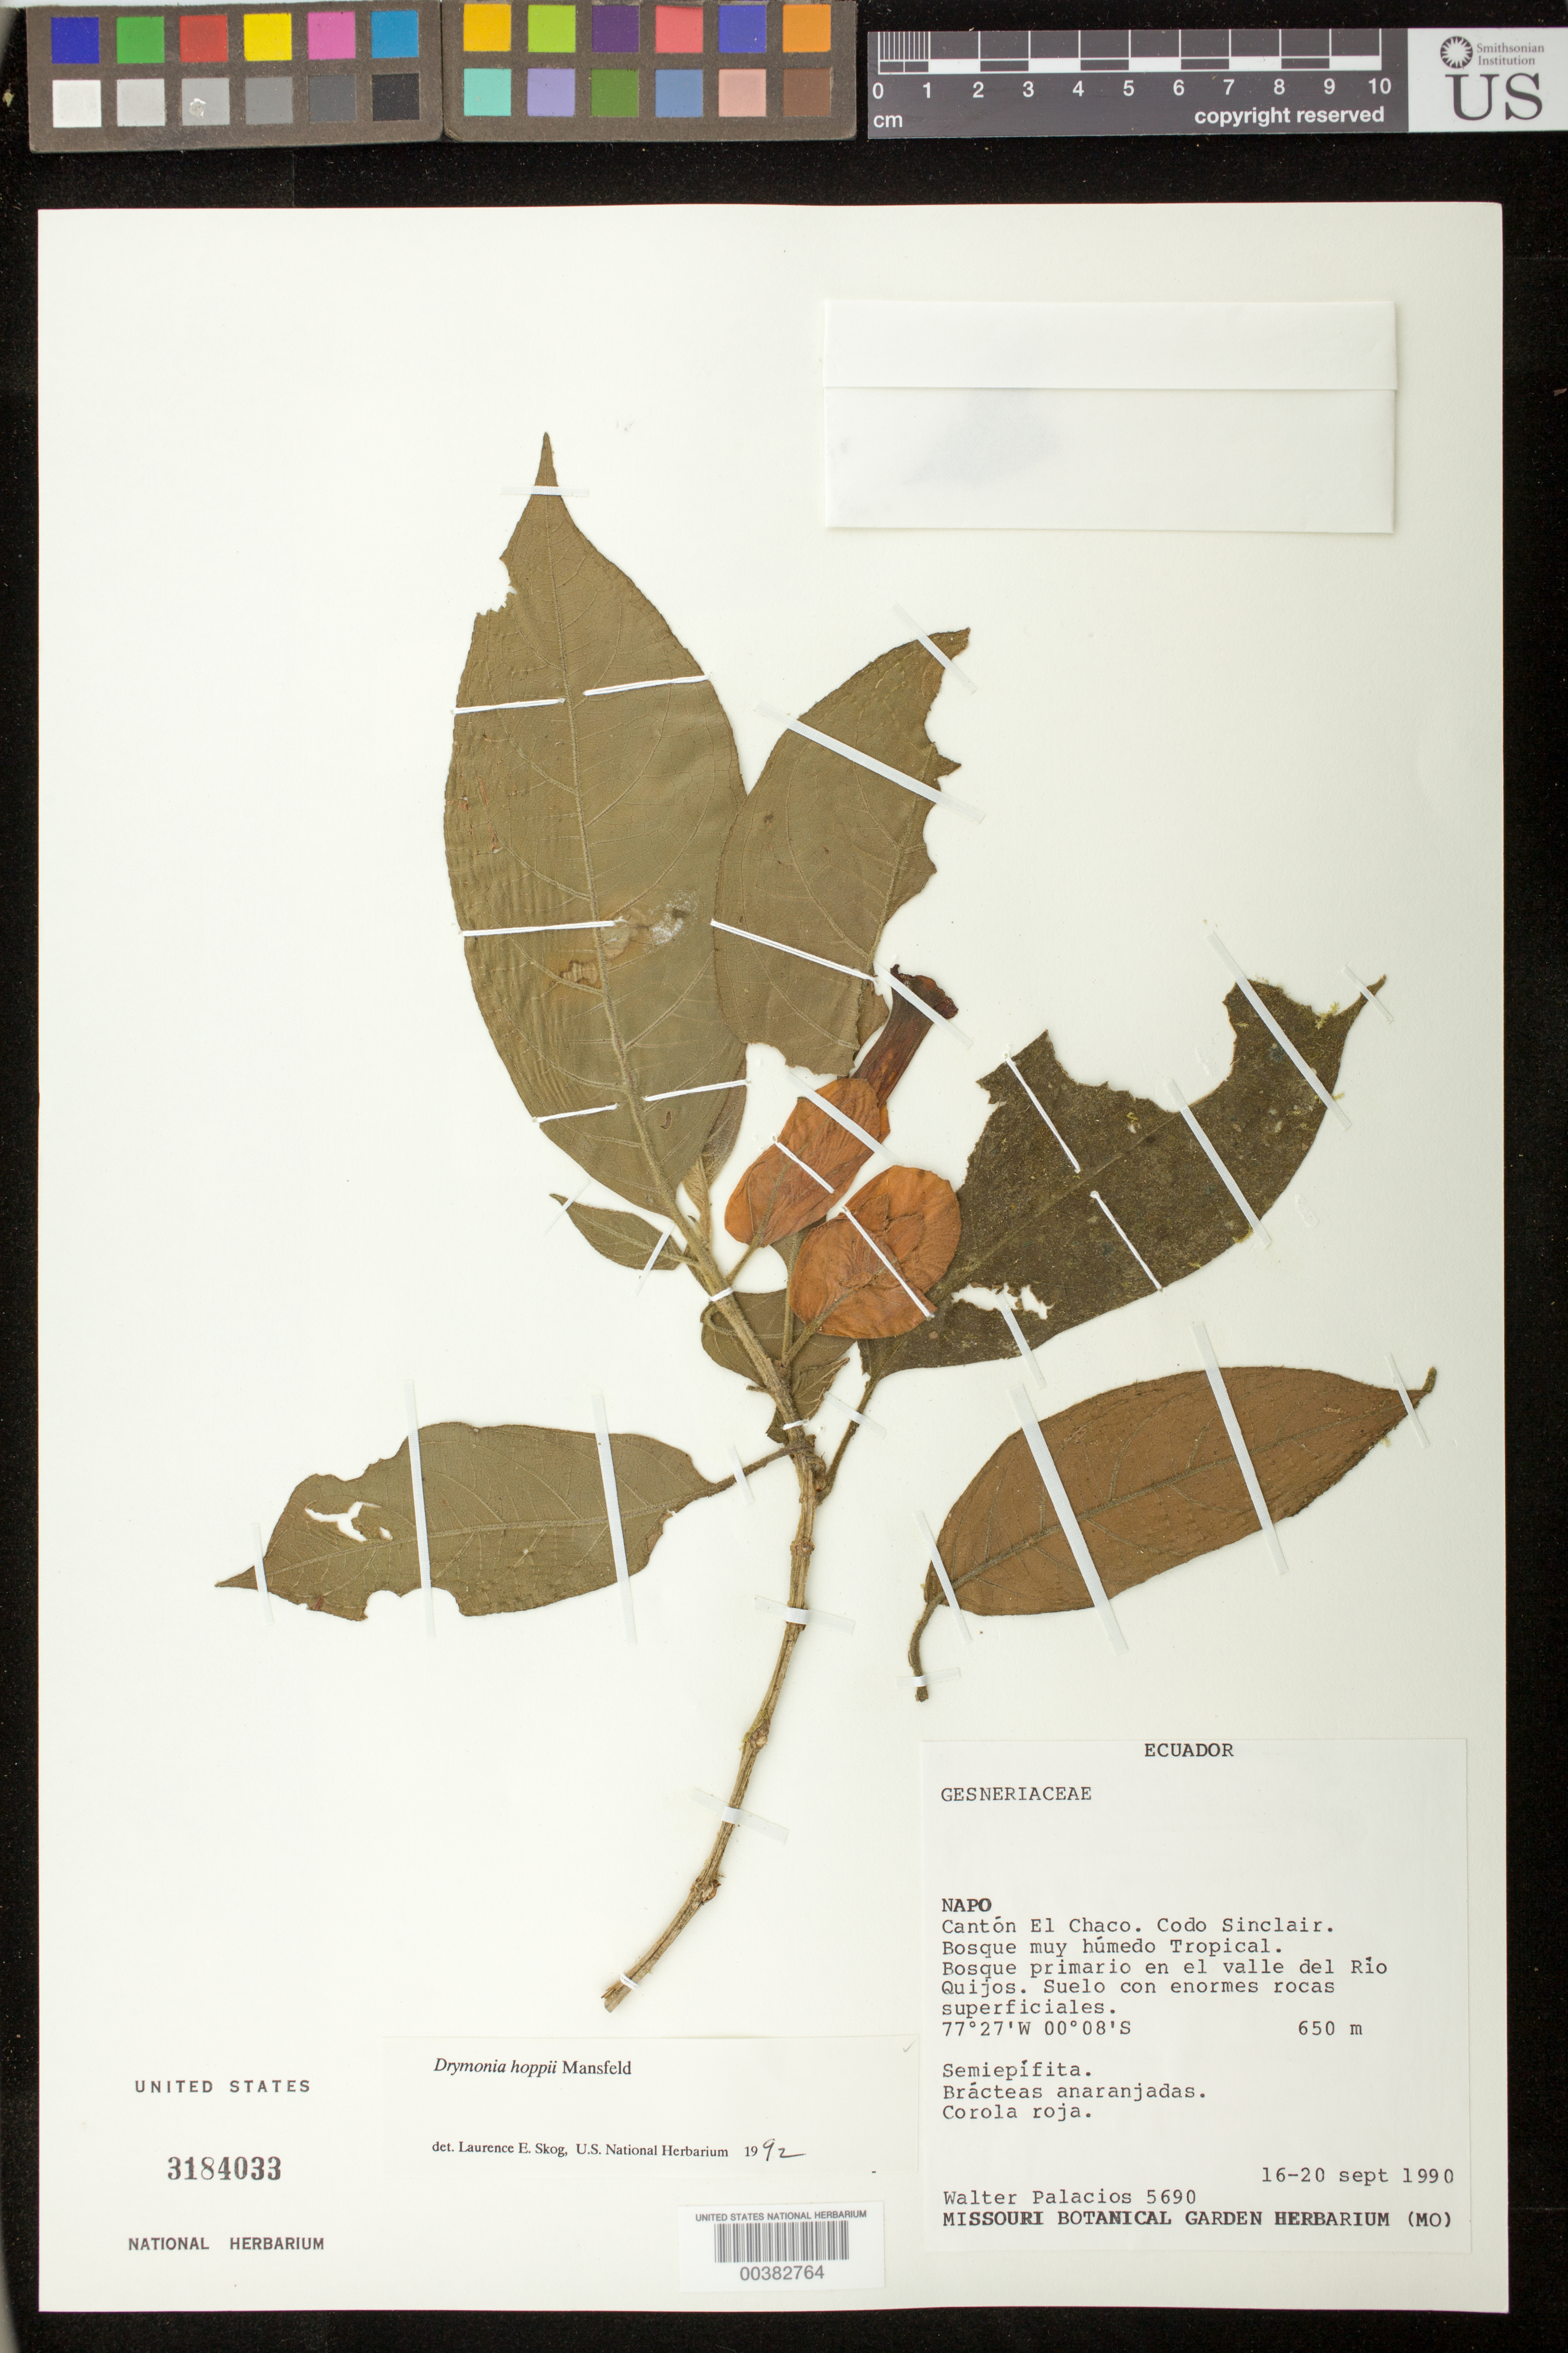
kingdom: Plantae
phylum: Tracheophyta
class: Magnoliopsida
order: Lamiales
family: Gesneriaceae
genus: Drymonia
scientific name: Drymonia hoppii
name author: (Mansf.) Wiehler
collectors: W. Palacios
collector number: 5690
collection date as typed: Sep 1990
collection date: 1990-09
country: Ecuador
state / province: Napo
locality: El Chaco Canton; Codo Sinclair; en el valle del Rio Quijos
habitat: Bosque pluvial en el valle del rio; suelo con enormes rocas superficiales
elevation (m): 650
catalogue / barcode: US 3184033